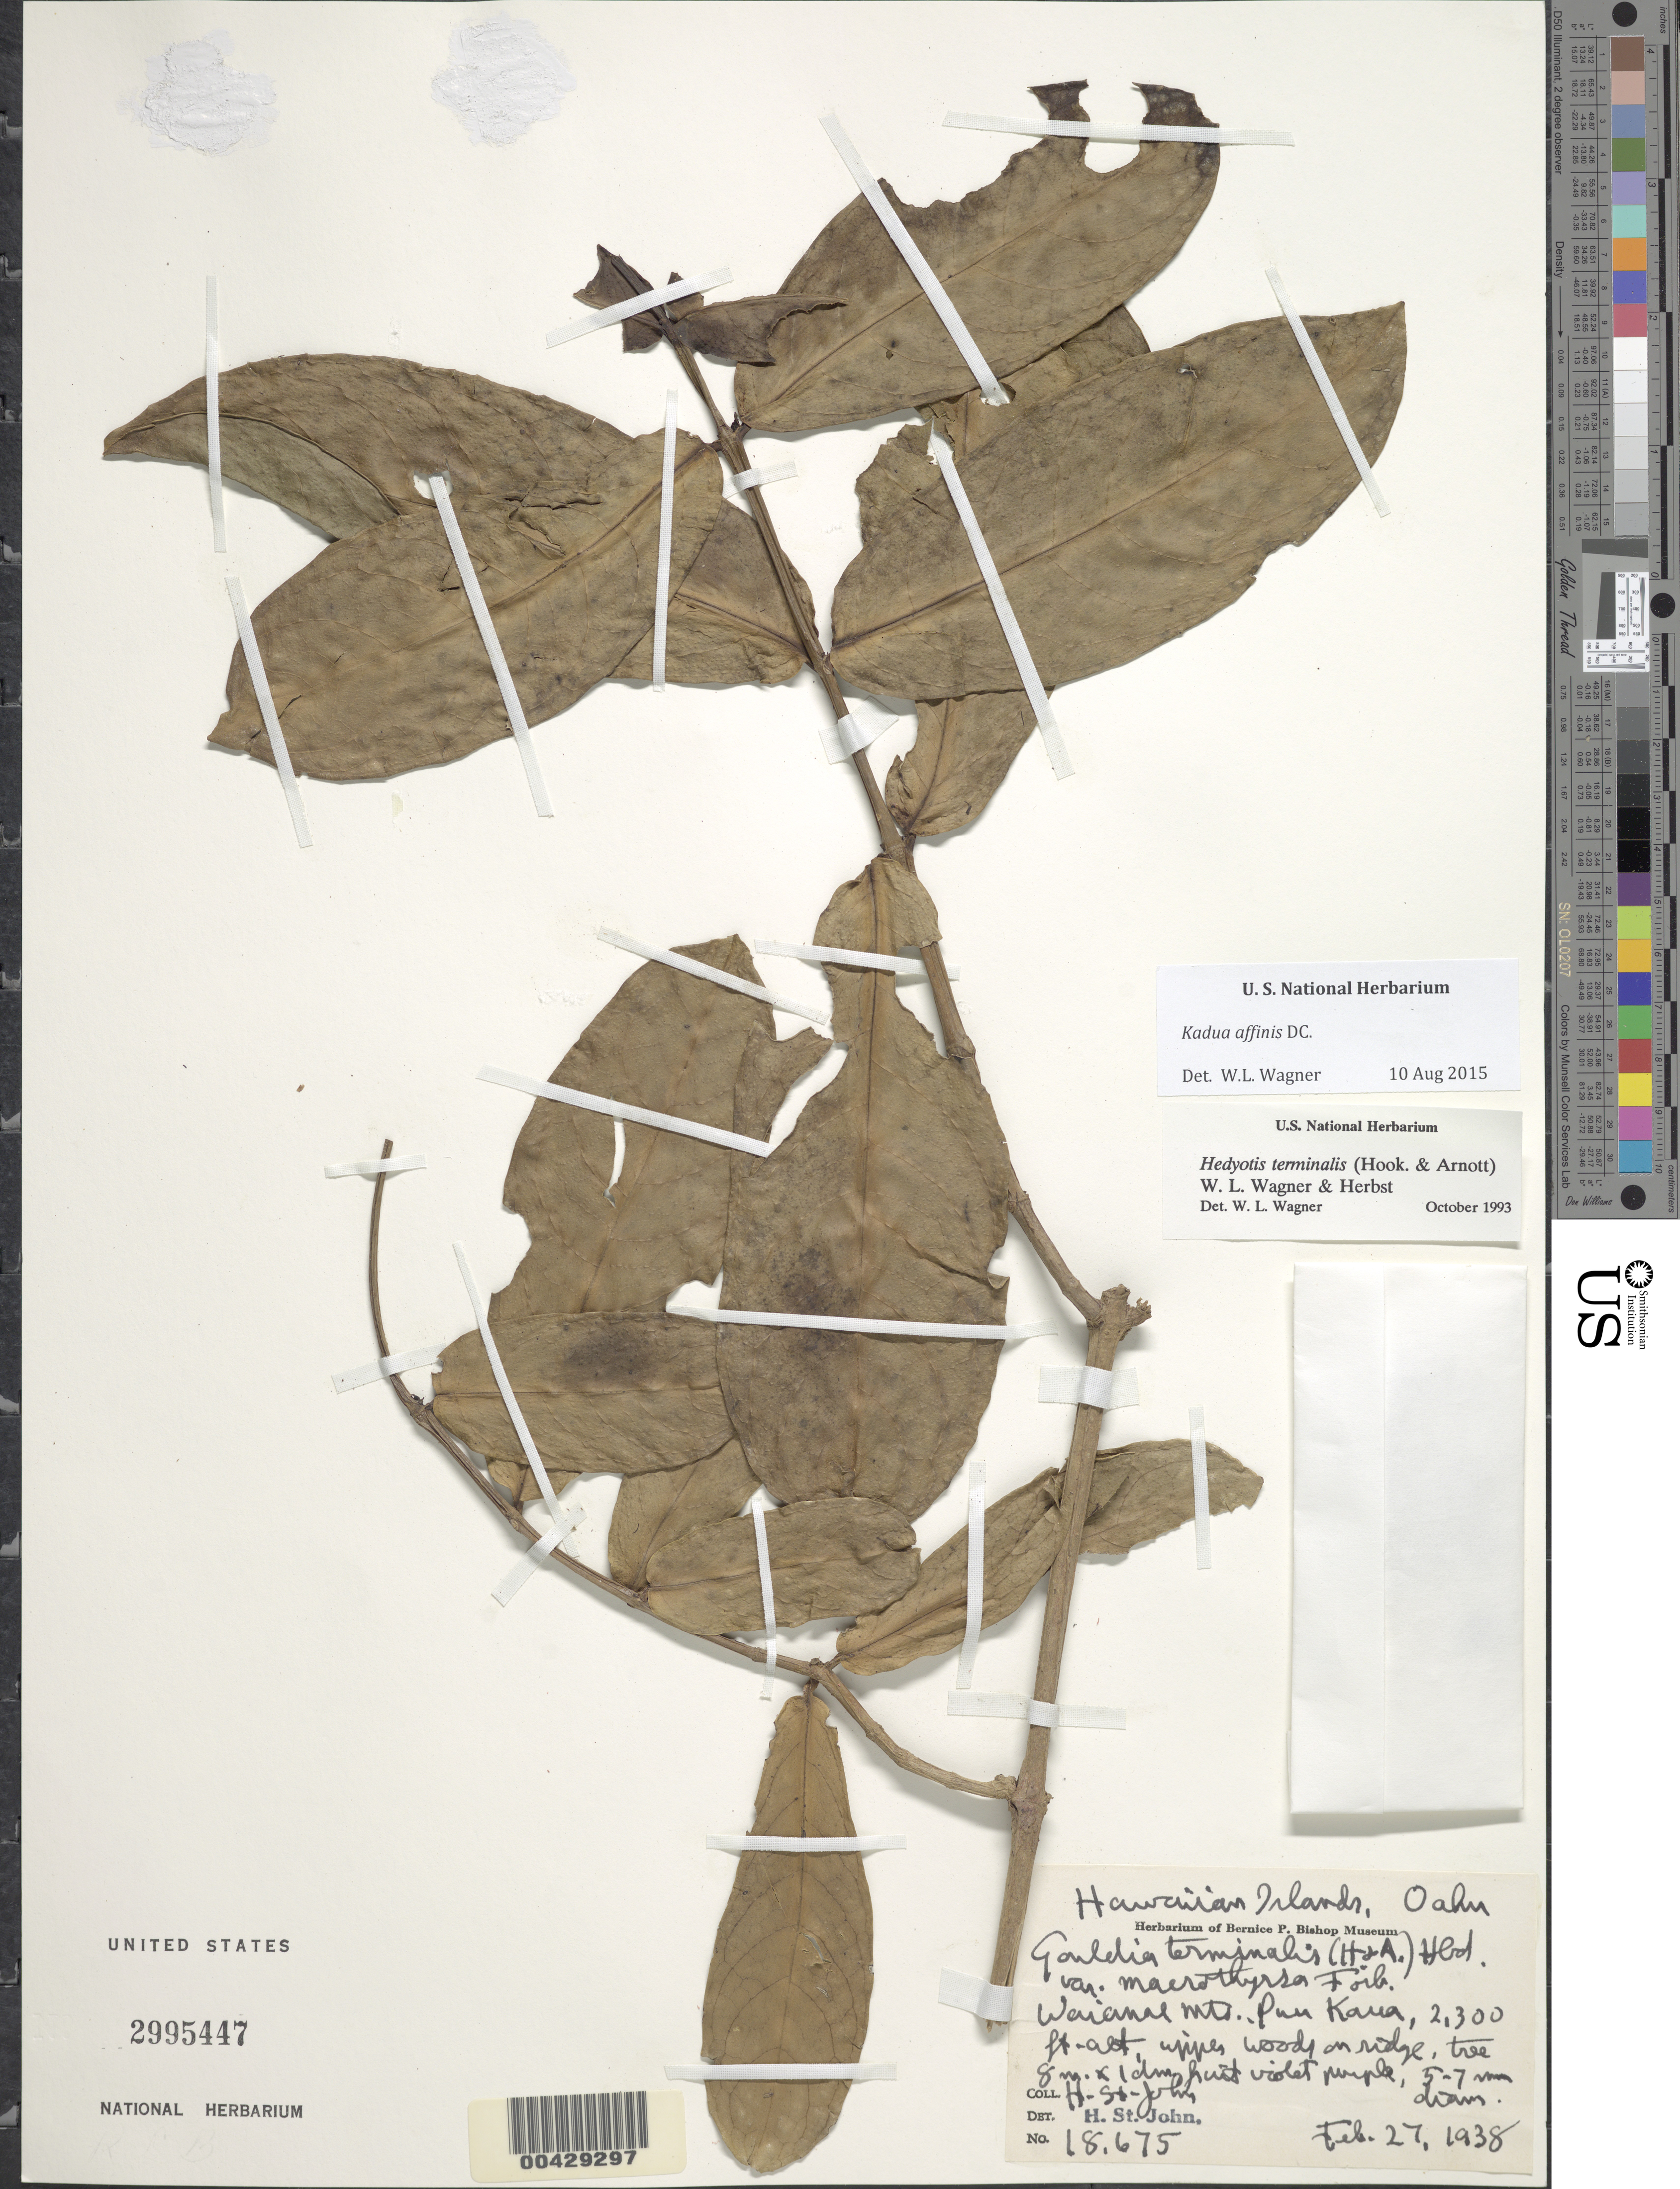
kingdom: Plantae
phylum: Tracheophyta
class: Magnoliopsida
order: Gentianales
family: Rubiaceae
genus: Kadua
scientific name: Kadua affinis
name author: DC.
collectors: H. St. John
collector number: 18675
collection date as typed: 27 Feb 1938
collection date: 1938-02-27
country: United States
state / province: Hawaii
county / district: Honolulu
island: Oahu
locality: Waianae Mountains, Puu Kaua.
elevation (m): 701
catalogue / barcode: US 2995447